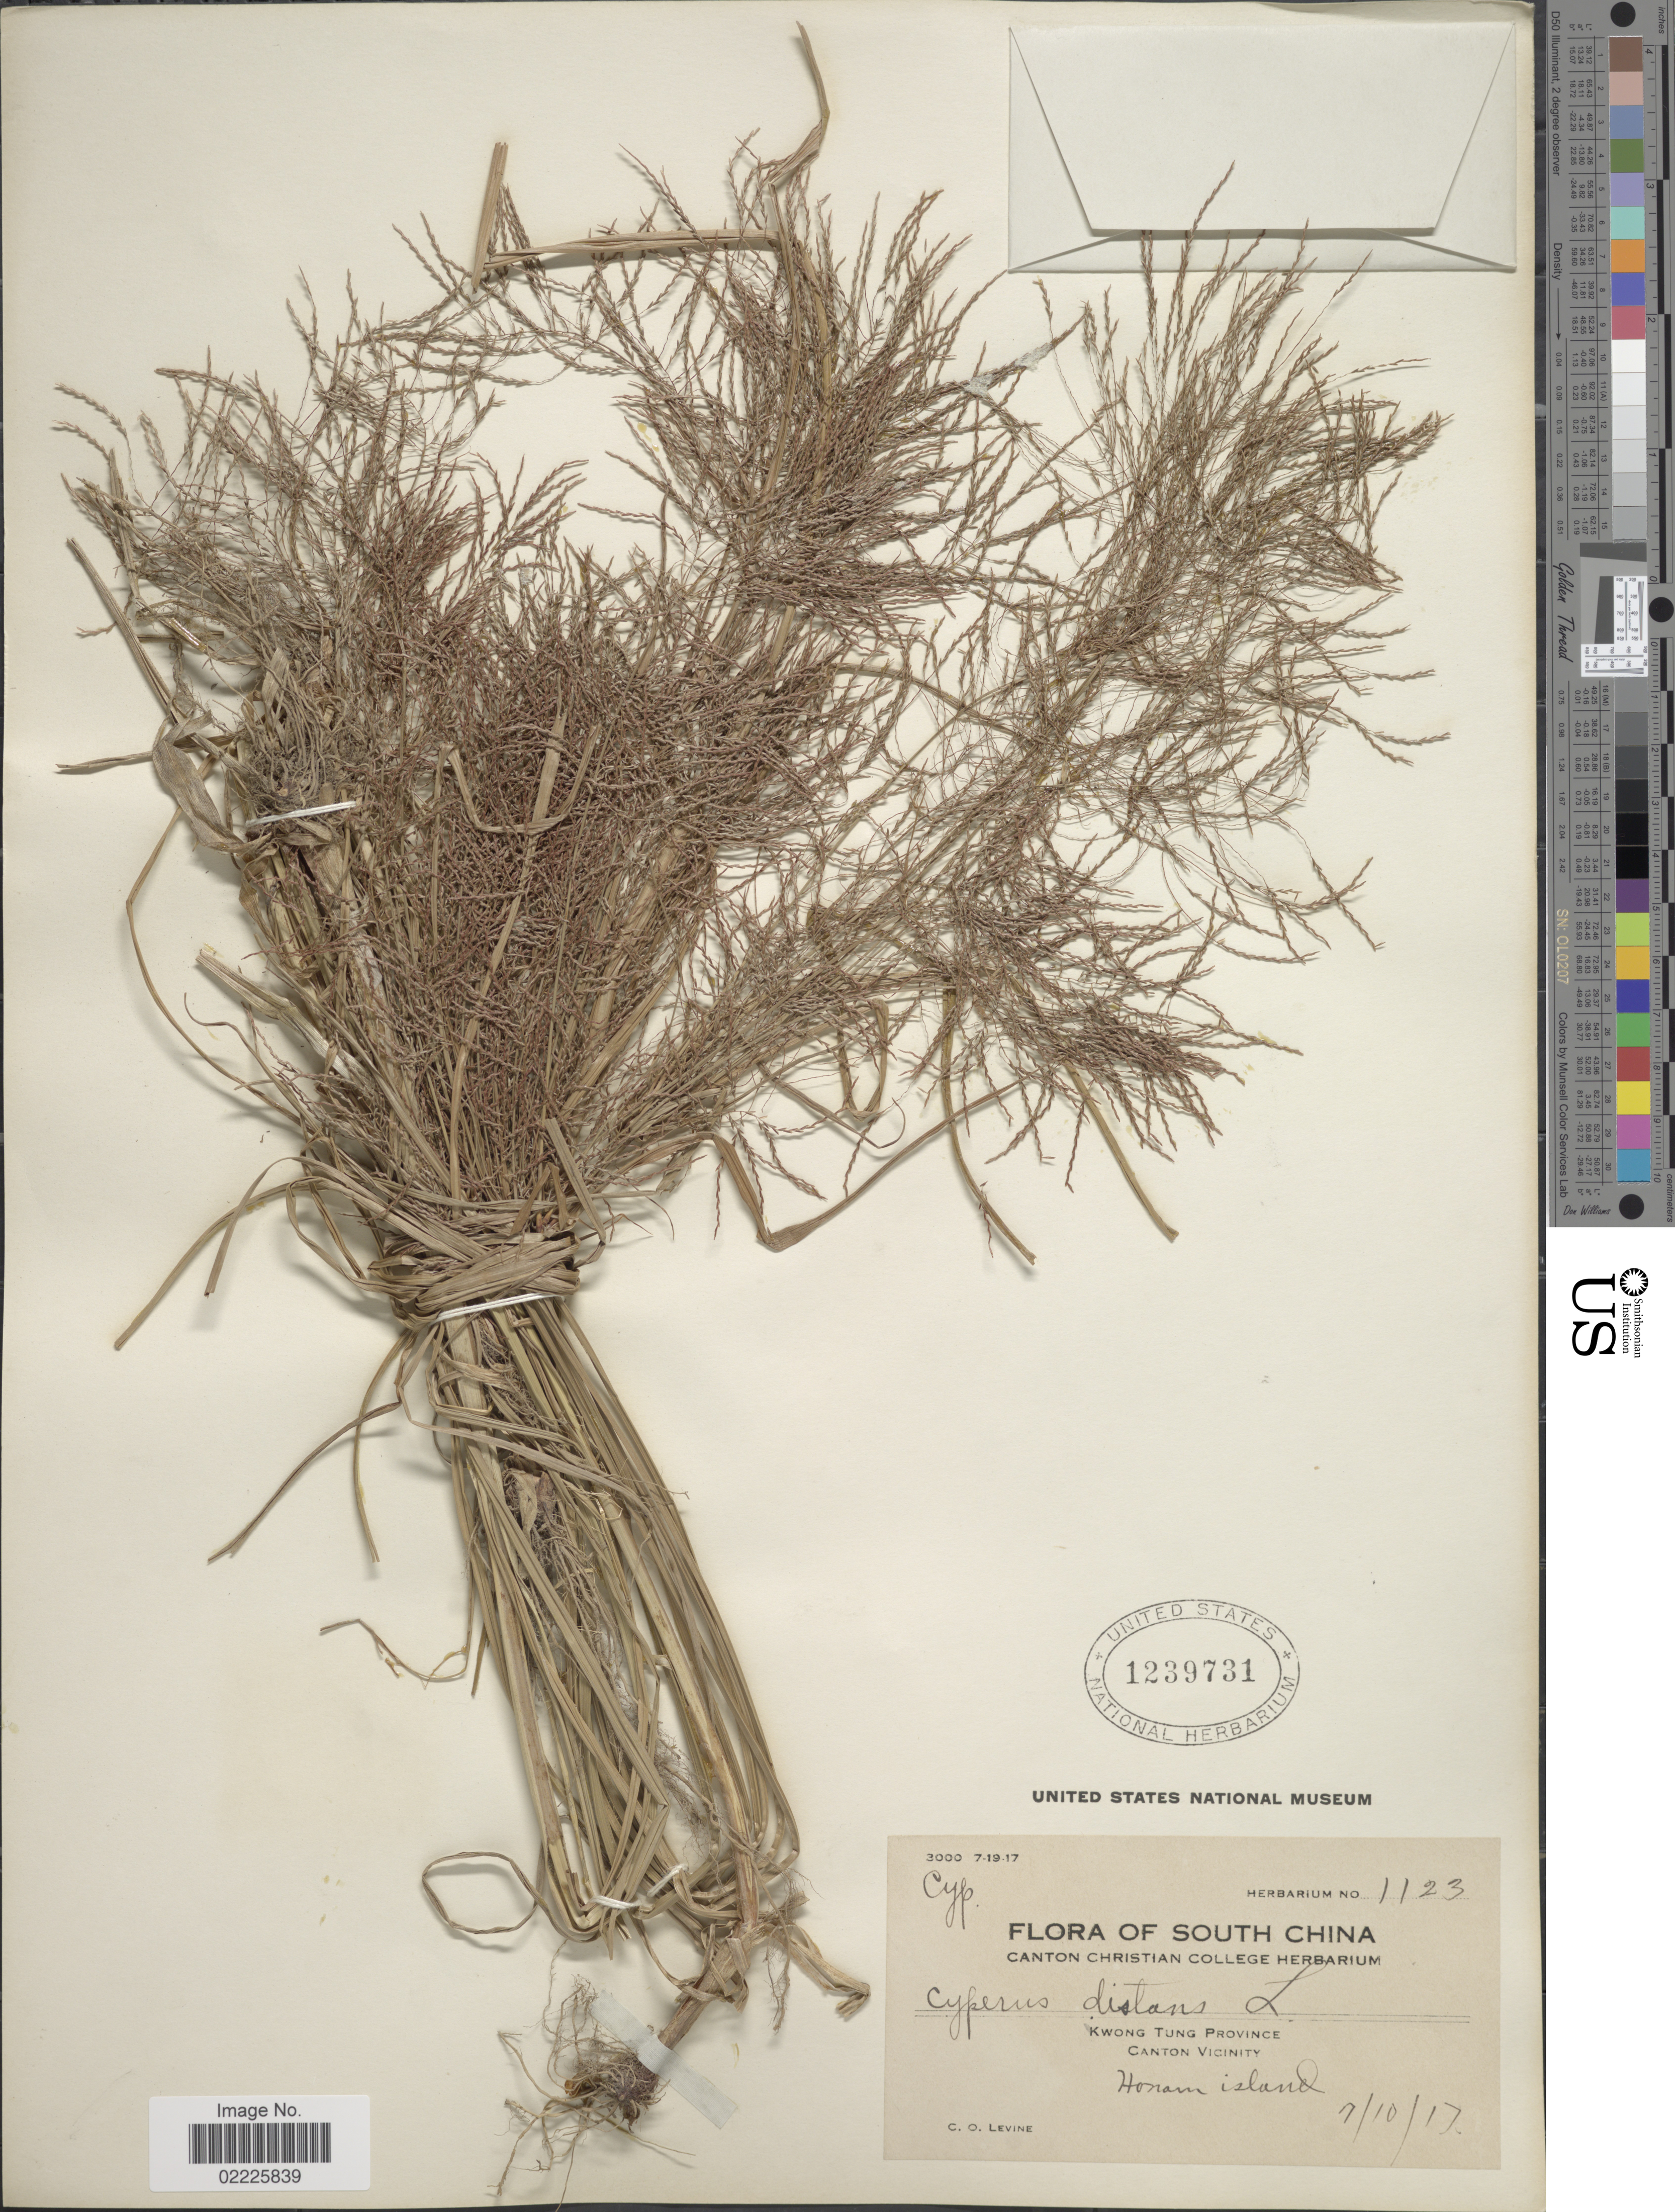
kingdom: Plantae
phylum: Tracheophyta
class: Liliopsida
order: Poales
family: Cyperaceae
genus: Cyperus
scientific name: Cyperus distans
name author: L. f.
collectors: C. O. Levine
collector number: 1123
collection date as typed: Transcribed d/m/y: 10/7/17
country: China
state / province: Guangdong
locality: South China, Kwong Tung Province, Canton and vicinity, Honam Island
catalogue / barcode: US 1239731